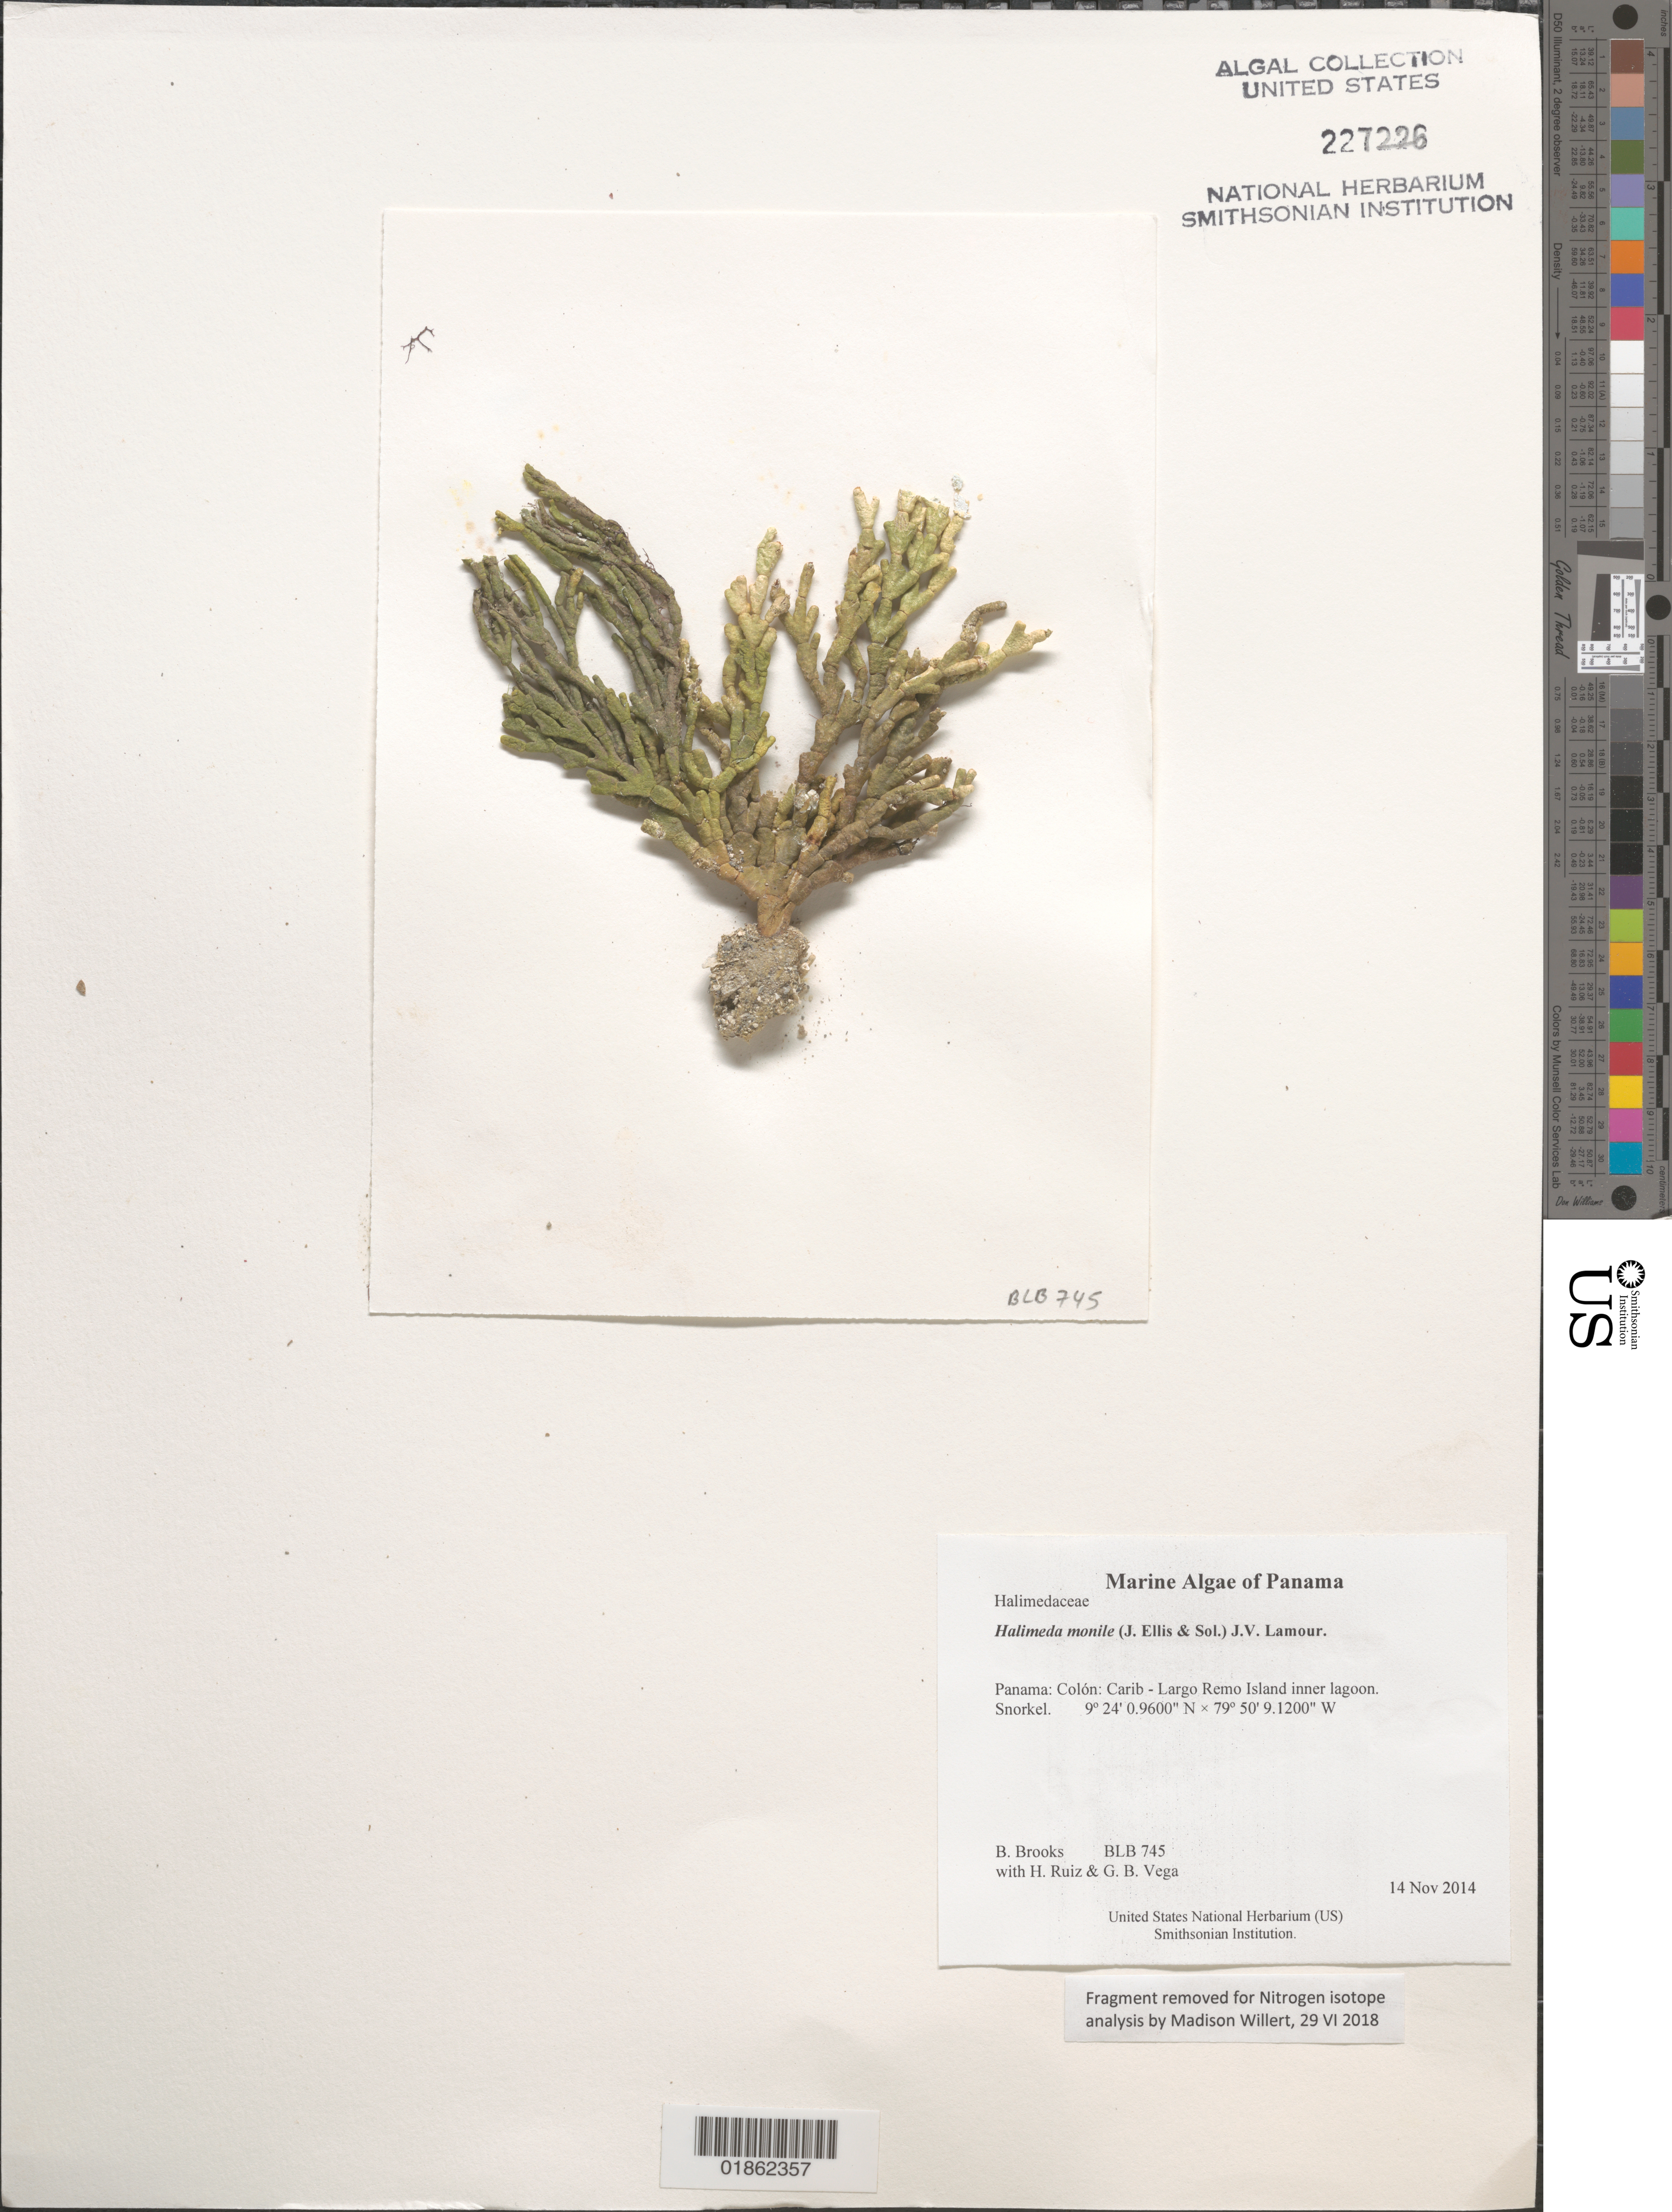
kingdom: Plantae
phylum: Chlorophyta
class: Ulvophyceae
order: Bryopsidales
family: Halimedaceae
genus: Halimeda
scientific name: Halimeda monile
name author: (J. Ellis & Sol.) J.V.Lamouroux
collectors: B. Brooks, H. Ruiz & G. B. Vega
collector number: BLB 745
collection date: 2014-11-14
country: Panama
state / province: Colón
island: Largo Remo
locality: Carib - Largo Remo Island inner lagoon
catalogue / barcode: US 227226